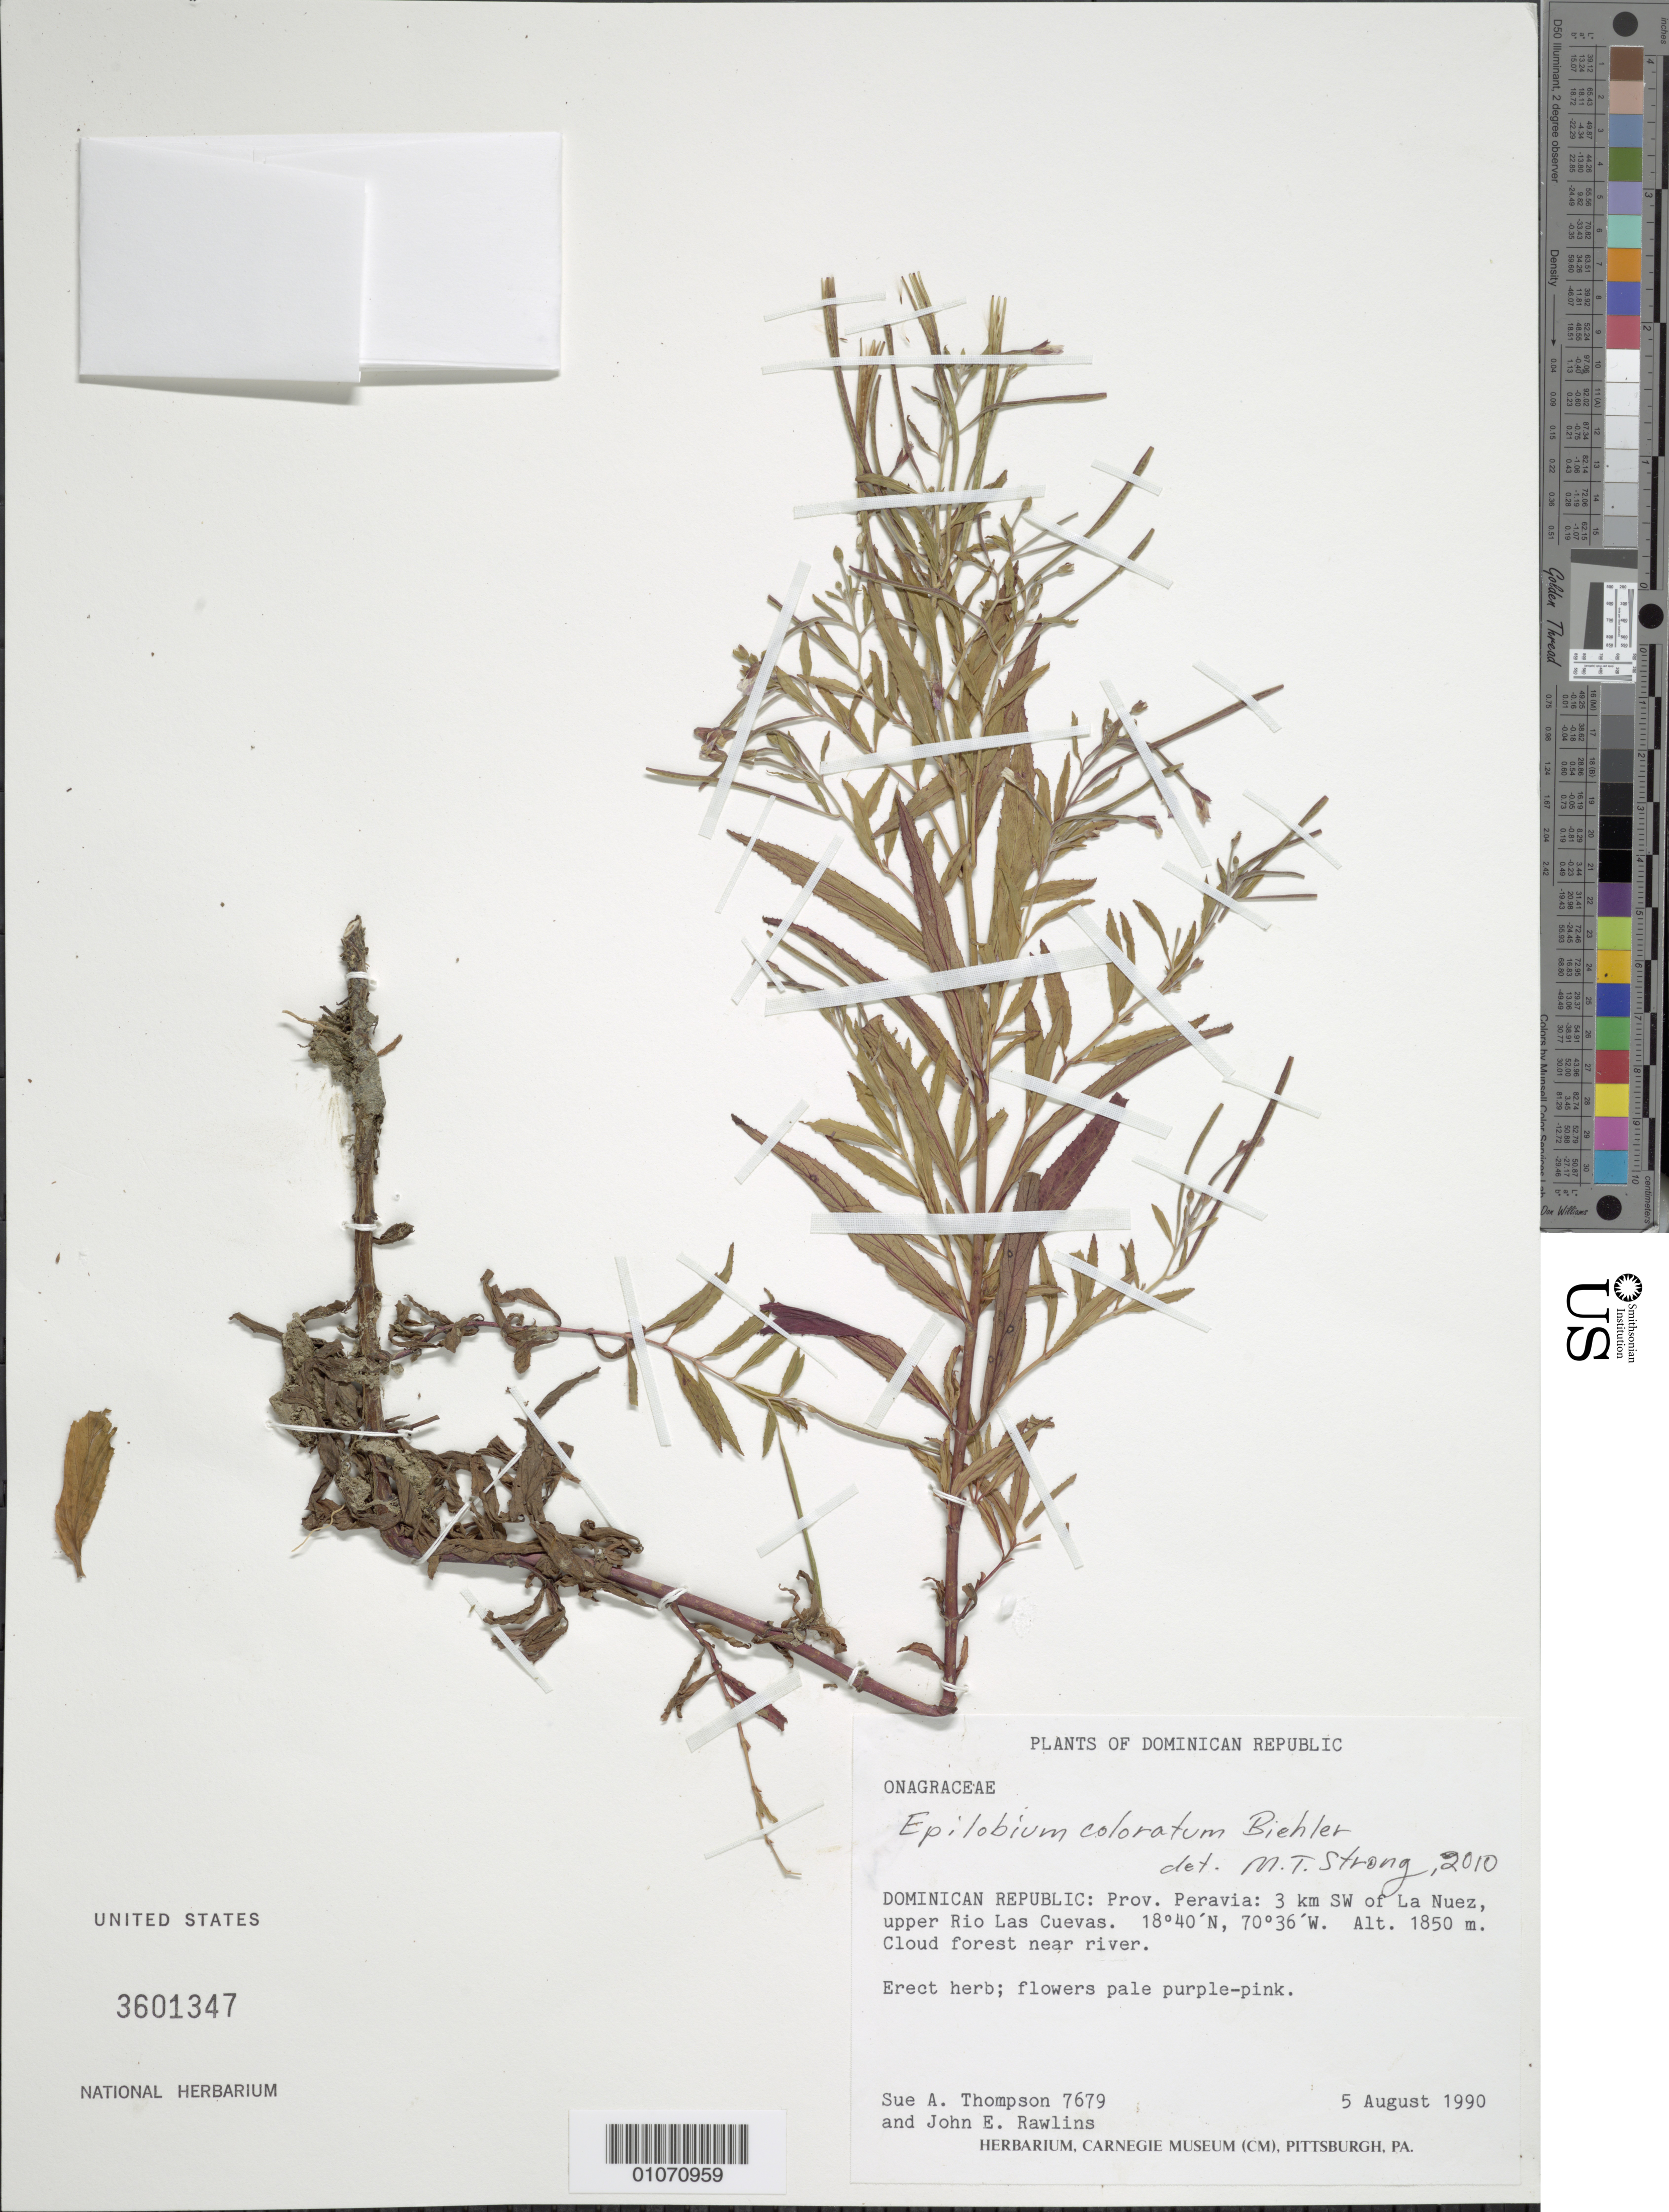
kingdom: Plantae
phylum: Tracheophyta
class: Magnoliopsida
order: Myrtales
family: Onagraceae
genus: Epilobium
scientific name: Epilobium coloratum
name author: Biehler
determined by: Strong, M. T., (US), Smithsonian Institution - National Museum of Natural History (UNITED STATES)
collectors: S. A. Thompson, J. Rawlins & C. Young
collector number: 7679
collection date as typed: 05 Aug 1990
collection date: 1990-08-05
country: Dominican Republic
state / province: Peravia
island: Hispaniola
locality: La Nuez, 3 km SW of; upper Rio Las Cuevas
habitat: Cloud forest near river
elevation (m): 1850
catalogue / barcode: US 3601347